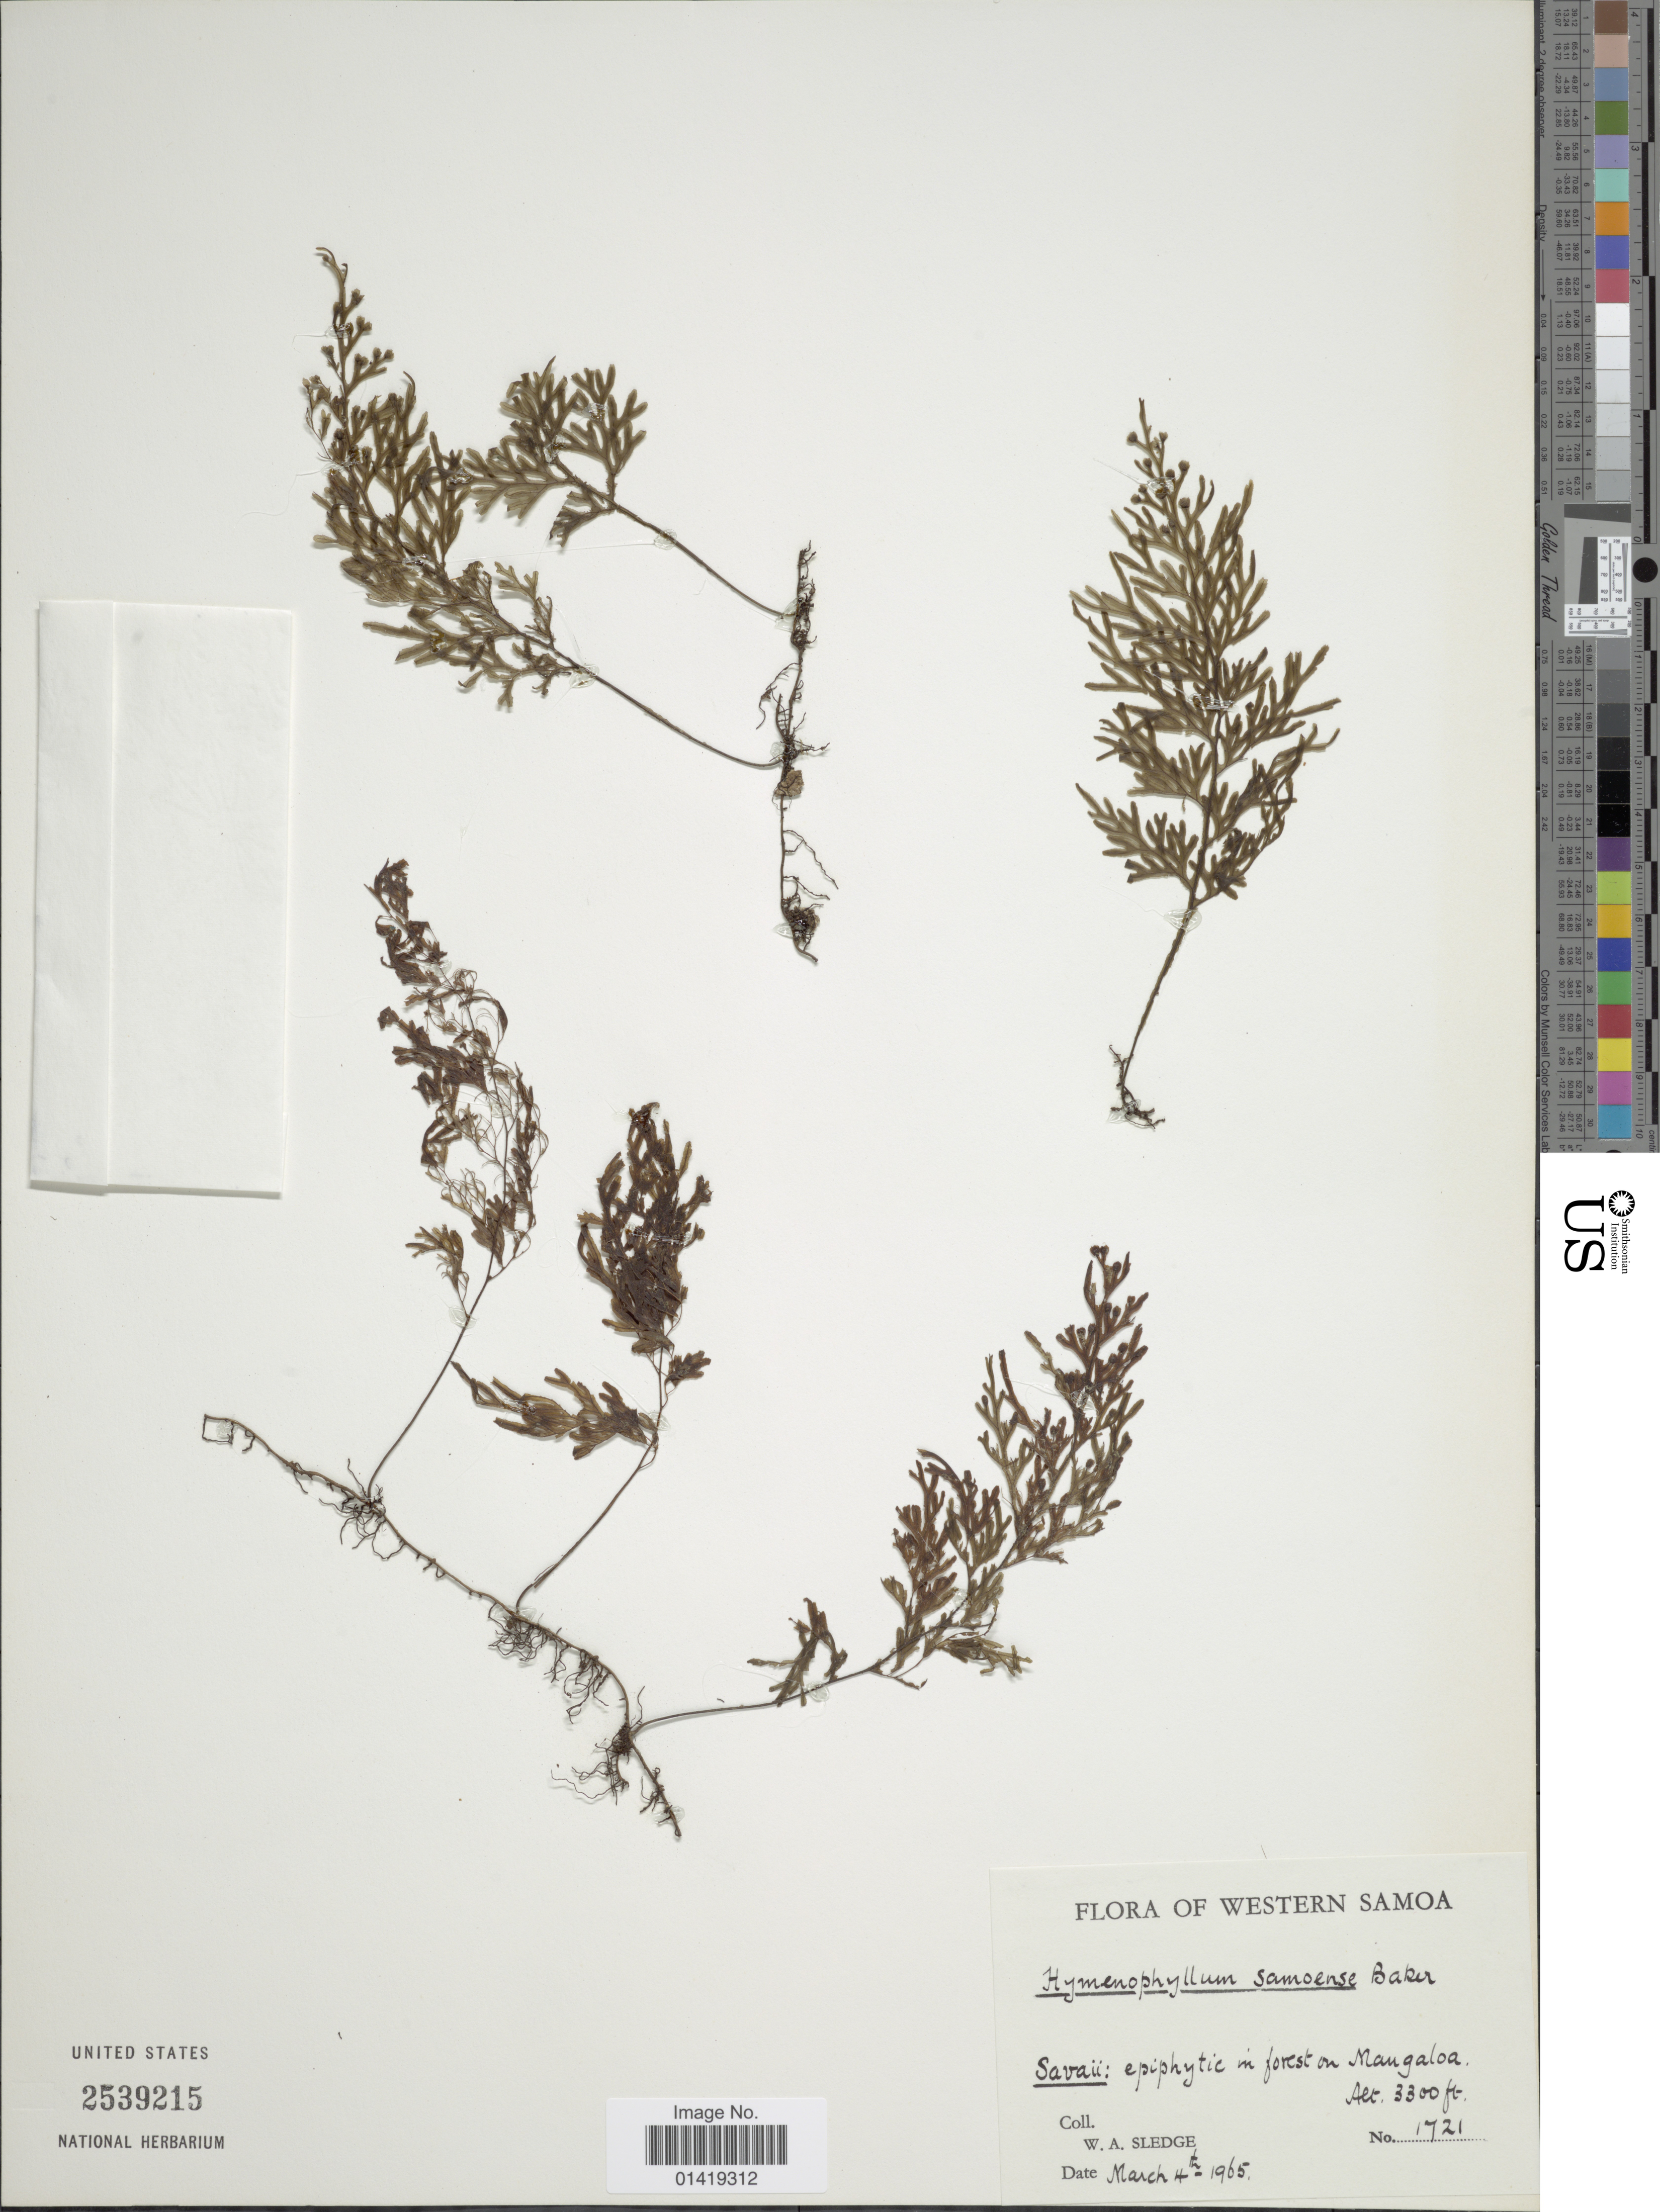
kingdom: Plantae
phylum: Tracheophyta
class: Polypodiopsida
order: Hymenophyllales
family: Hymenophyllaceae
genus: Hymenophyllum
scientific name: Hymenophyllum samoense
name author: Baker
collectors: W. A. Sledge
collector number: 1721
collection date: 1965-03-04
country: Samoa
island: Savai'i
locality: Western Samoa forest on Naugaloa. Savaii.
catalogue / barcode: US 2539215